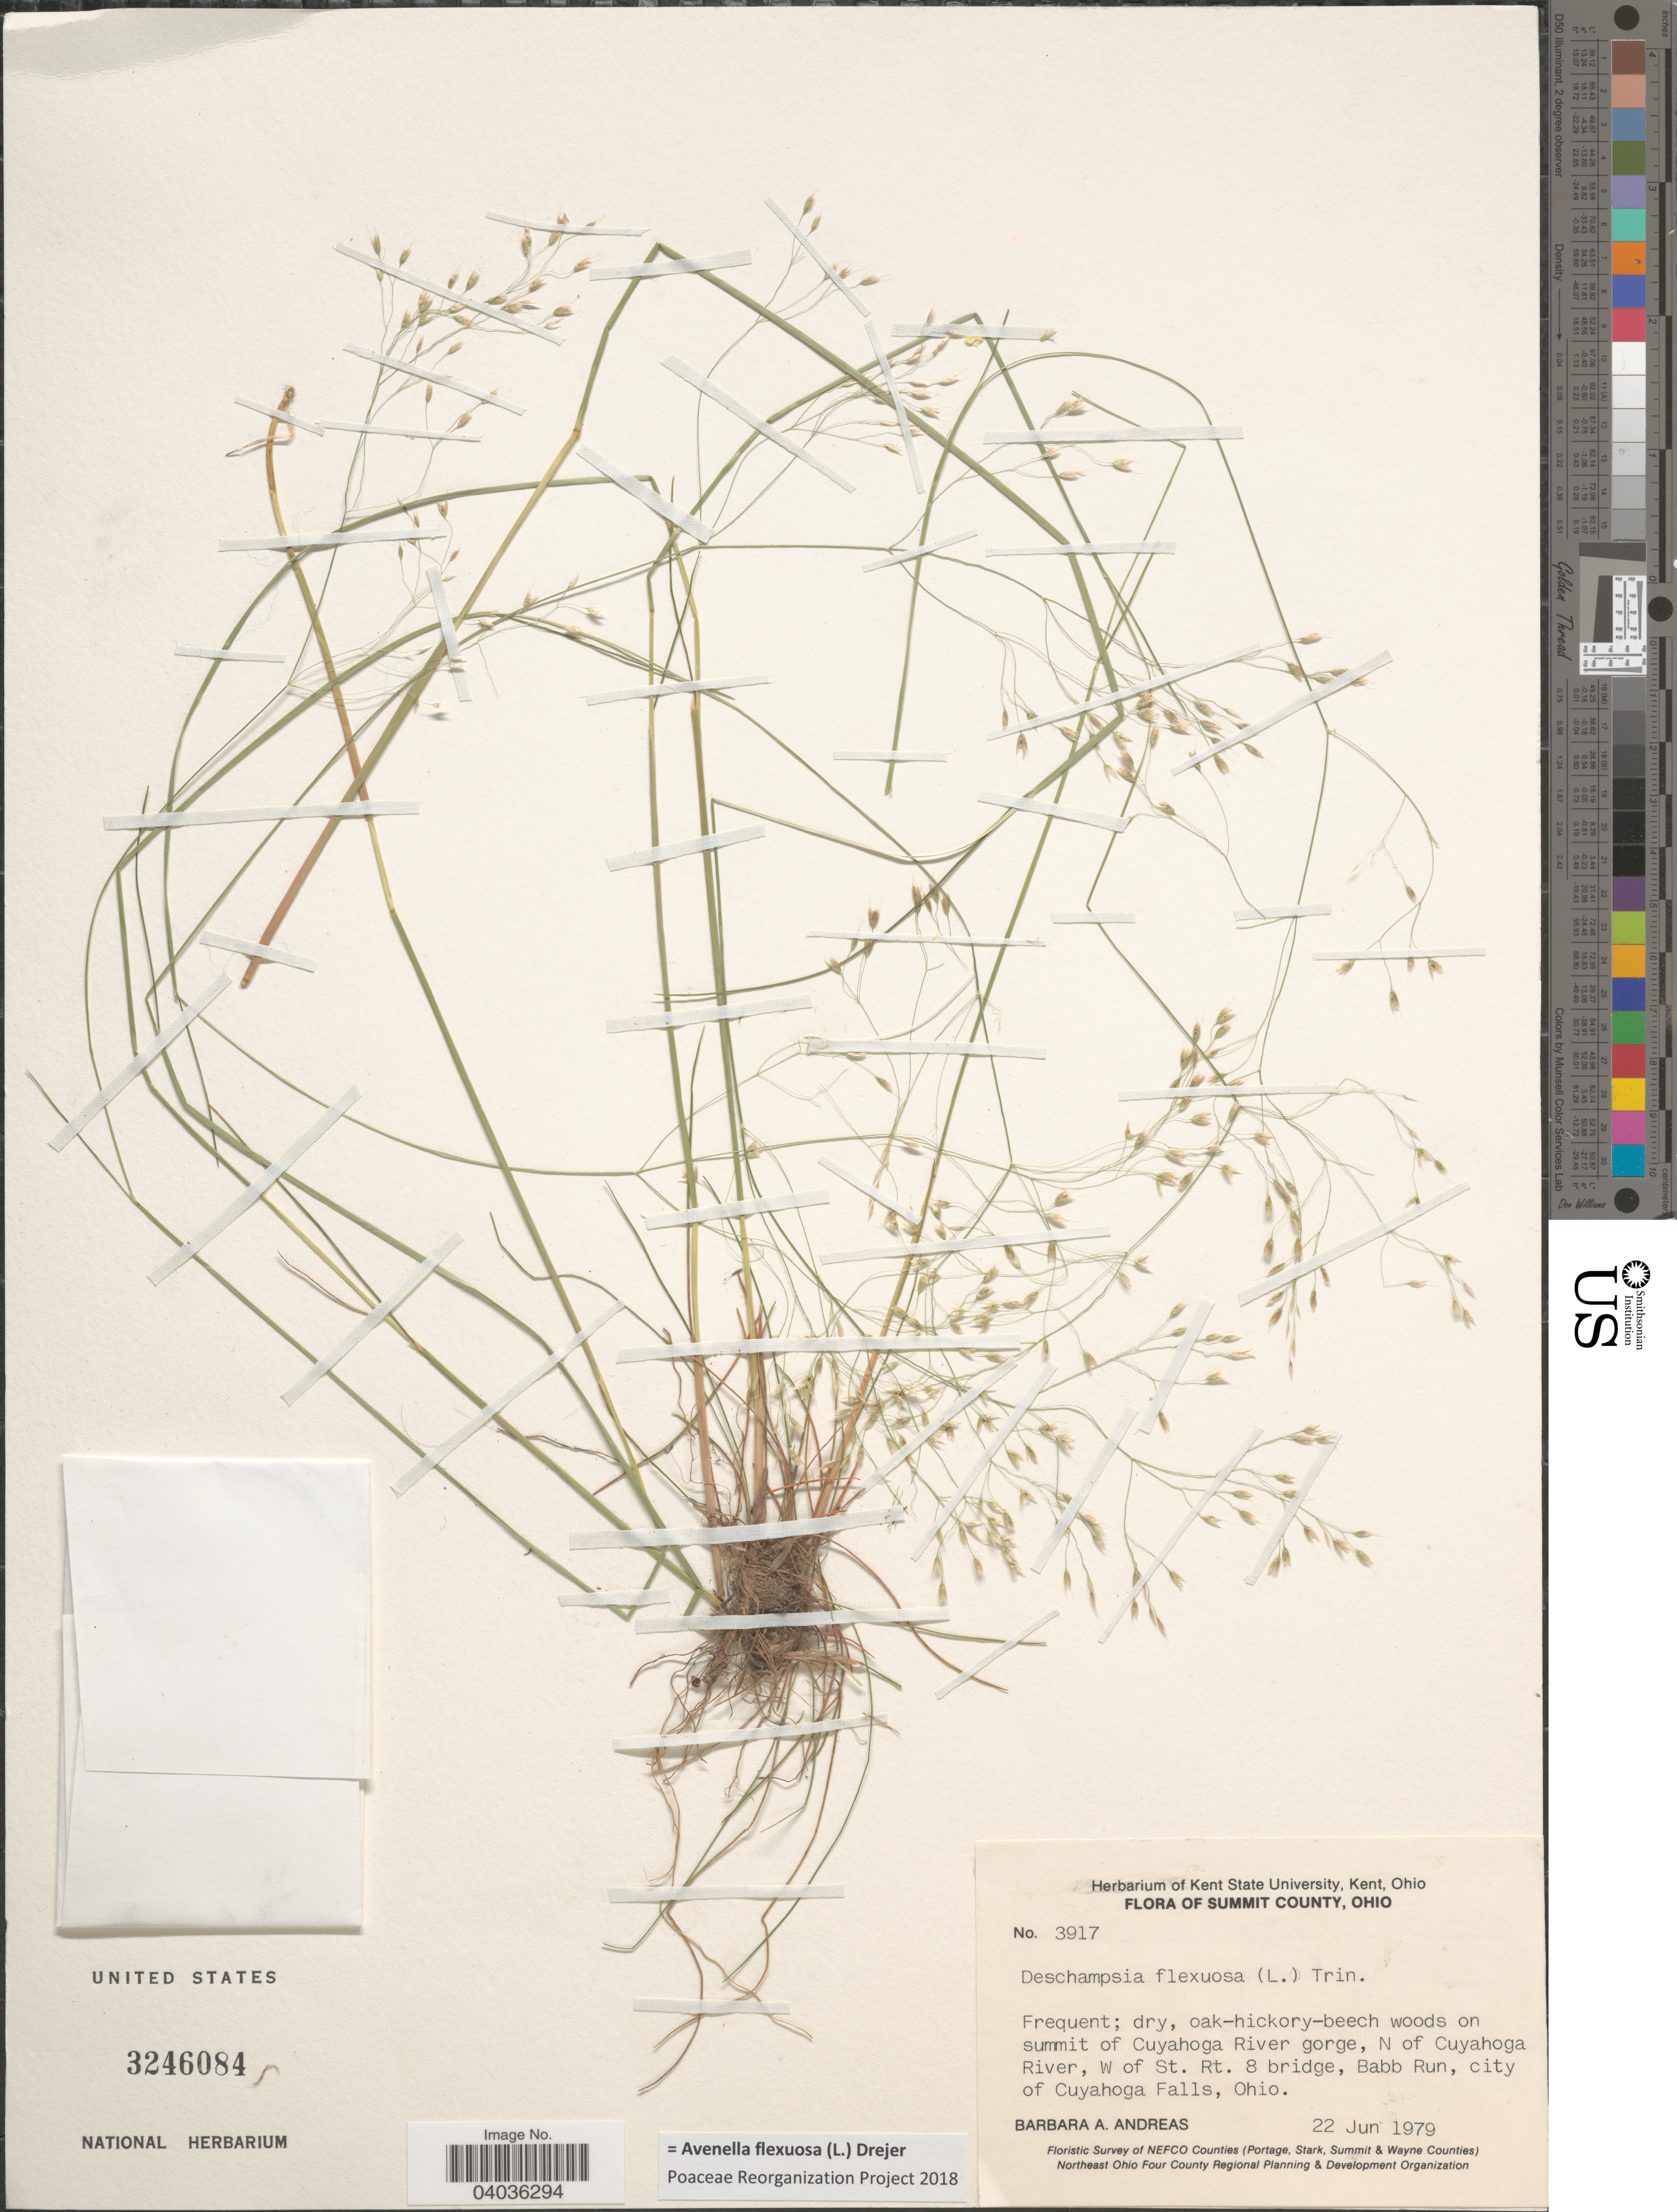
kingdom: Plantae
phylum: Tracheophyta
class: Liliopsida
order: Poales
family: Poaceae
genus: Avenella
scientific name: Avenella flexuosa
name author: (L.) Drejer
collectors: B. A. Andreas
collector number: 3917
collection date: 1979-06-22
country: United States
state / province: Ohio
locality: Summit County. Dry, oak-hickory-beech woods on summit of Cuyahoga River gorge, N of Cuyahoga River, W of St. Rt. 8 bridge, Babb Run, city of Cuyahoga Falls.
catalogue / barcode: US 3246084